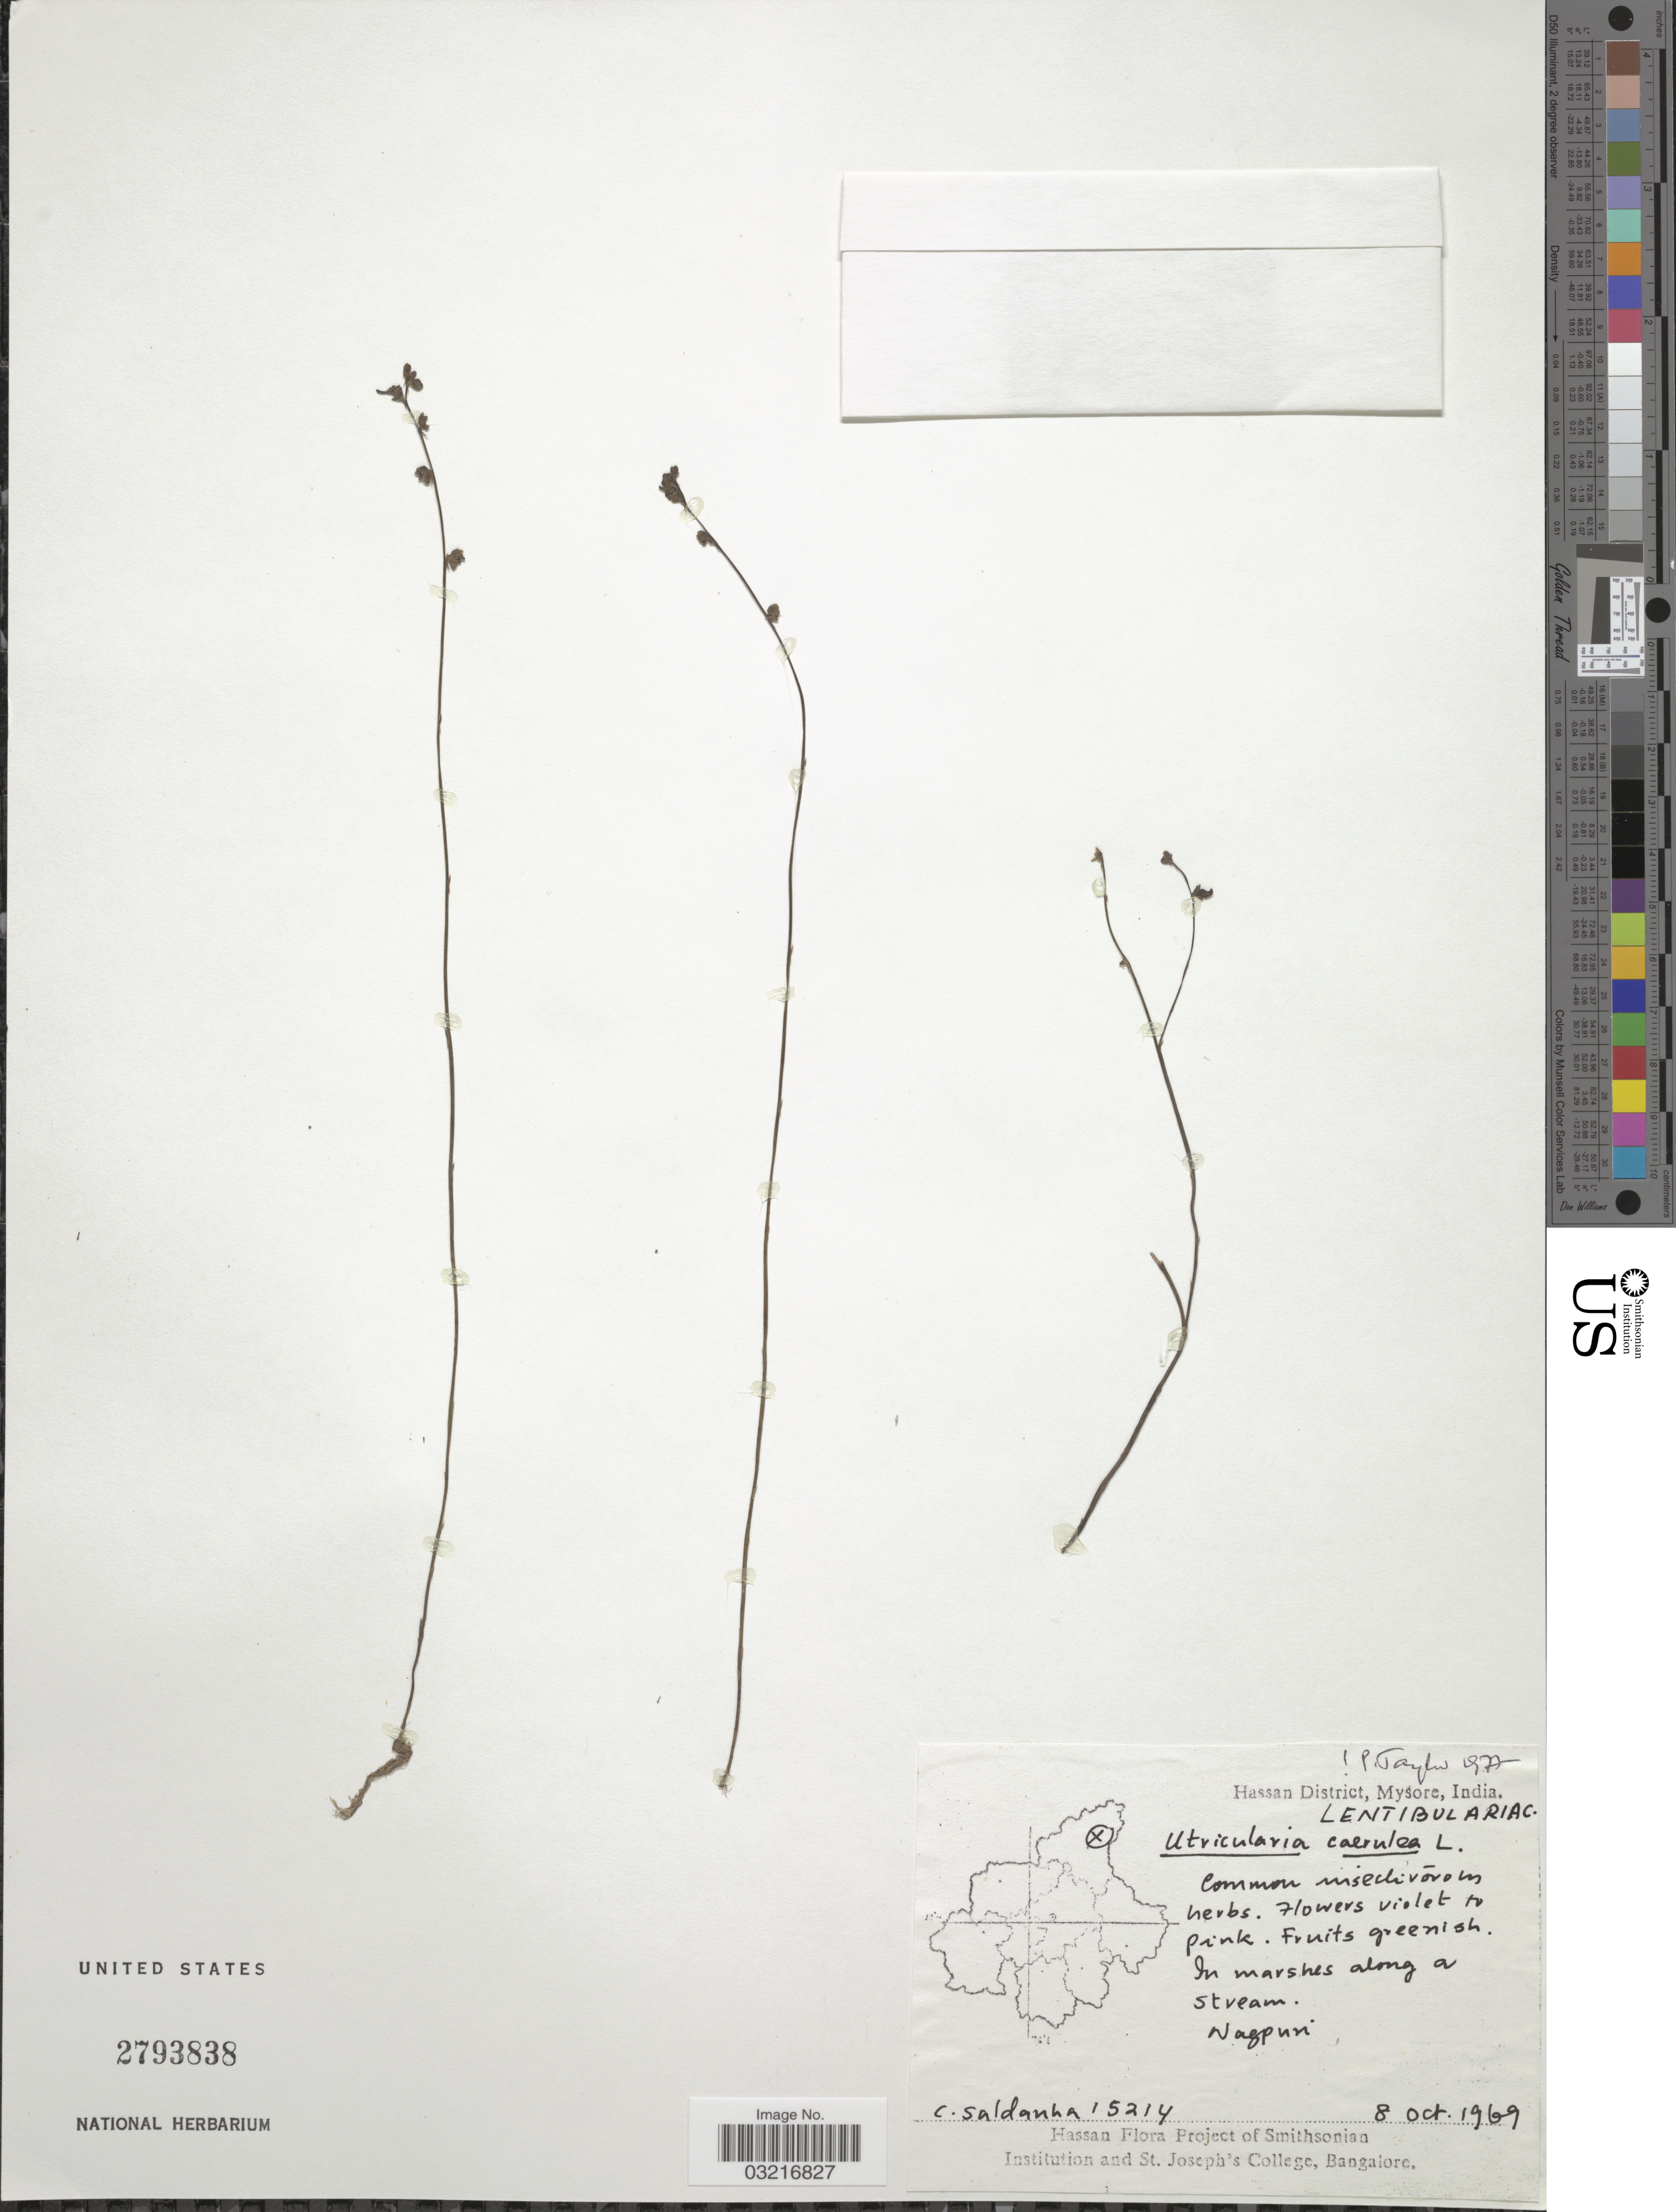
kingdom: Plantae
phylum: Tracheophyta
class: Magnoliopsida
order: Lamiales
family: Lentibulariaceae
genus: Utricularia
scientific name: Utricularia caerulea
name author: L.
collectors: C. Saldanha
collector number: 15214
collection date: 1969-10-08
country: India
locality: Hassan District, Mysore. Nagpuni.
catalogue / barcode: US 2793838